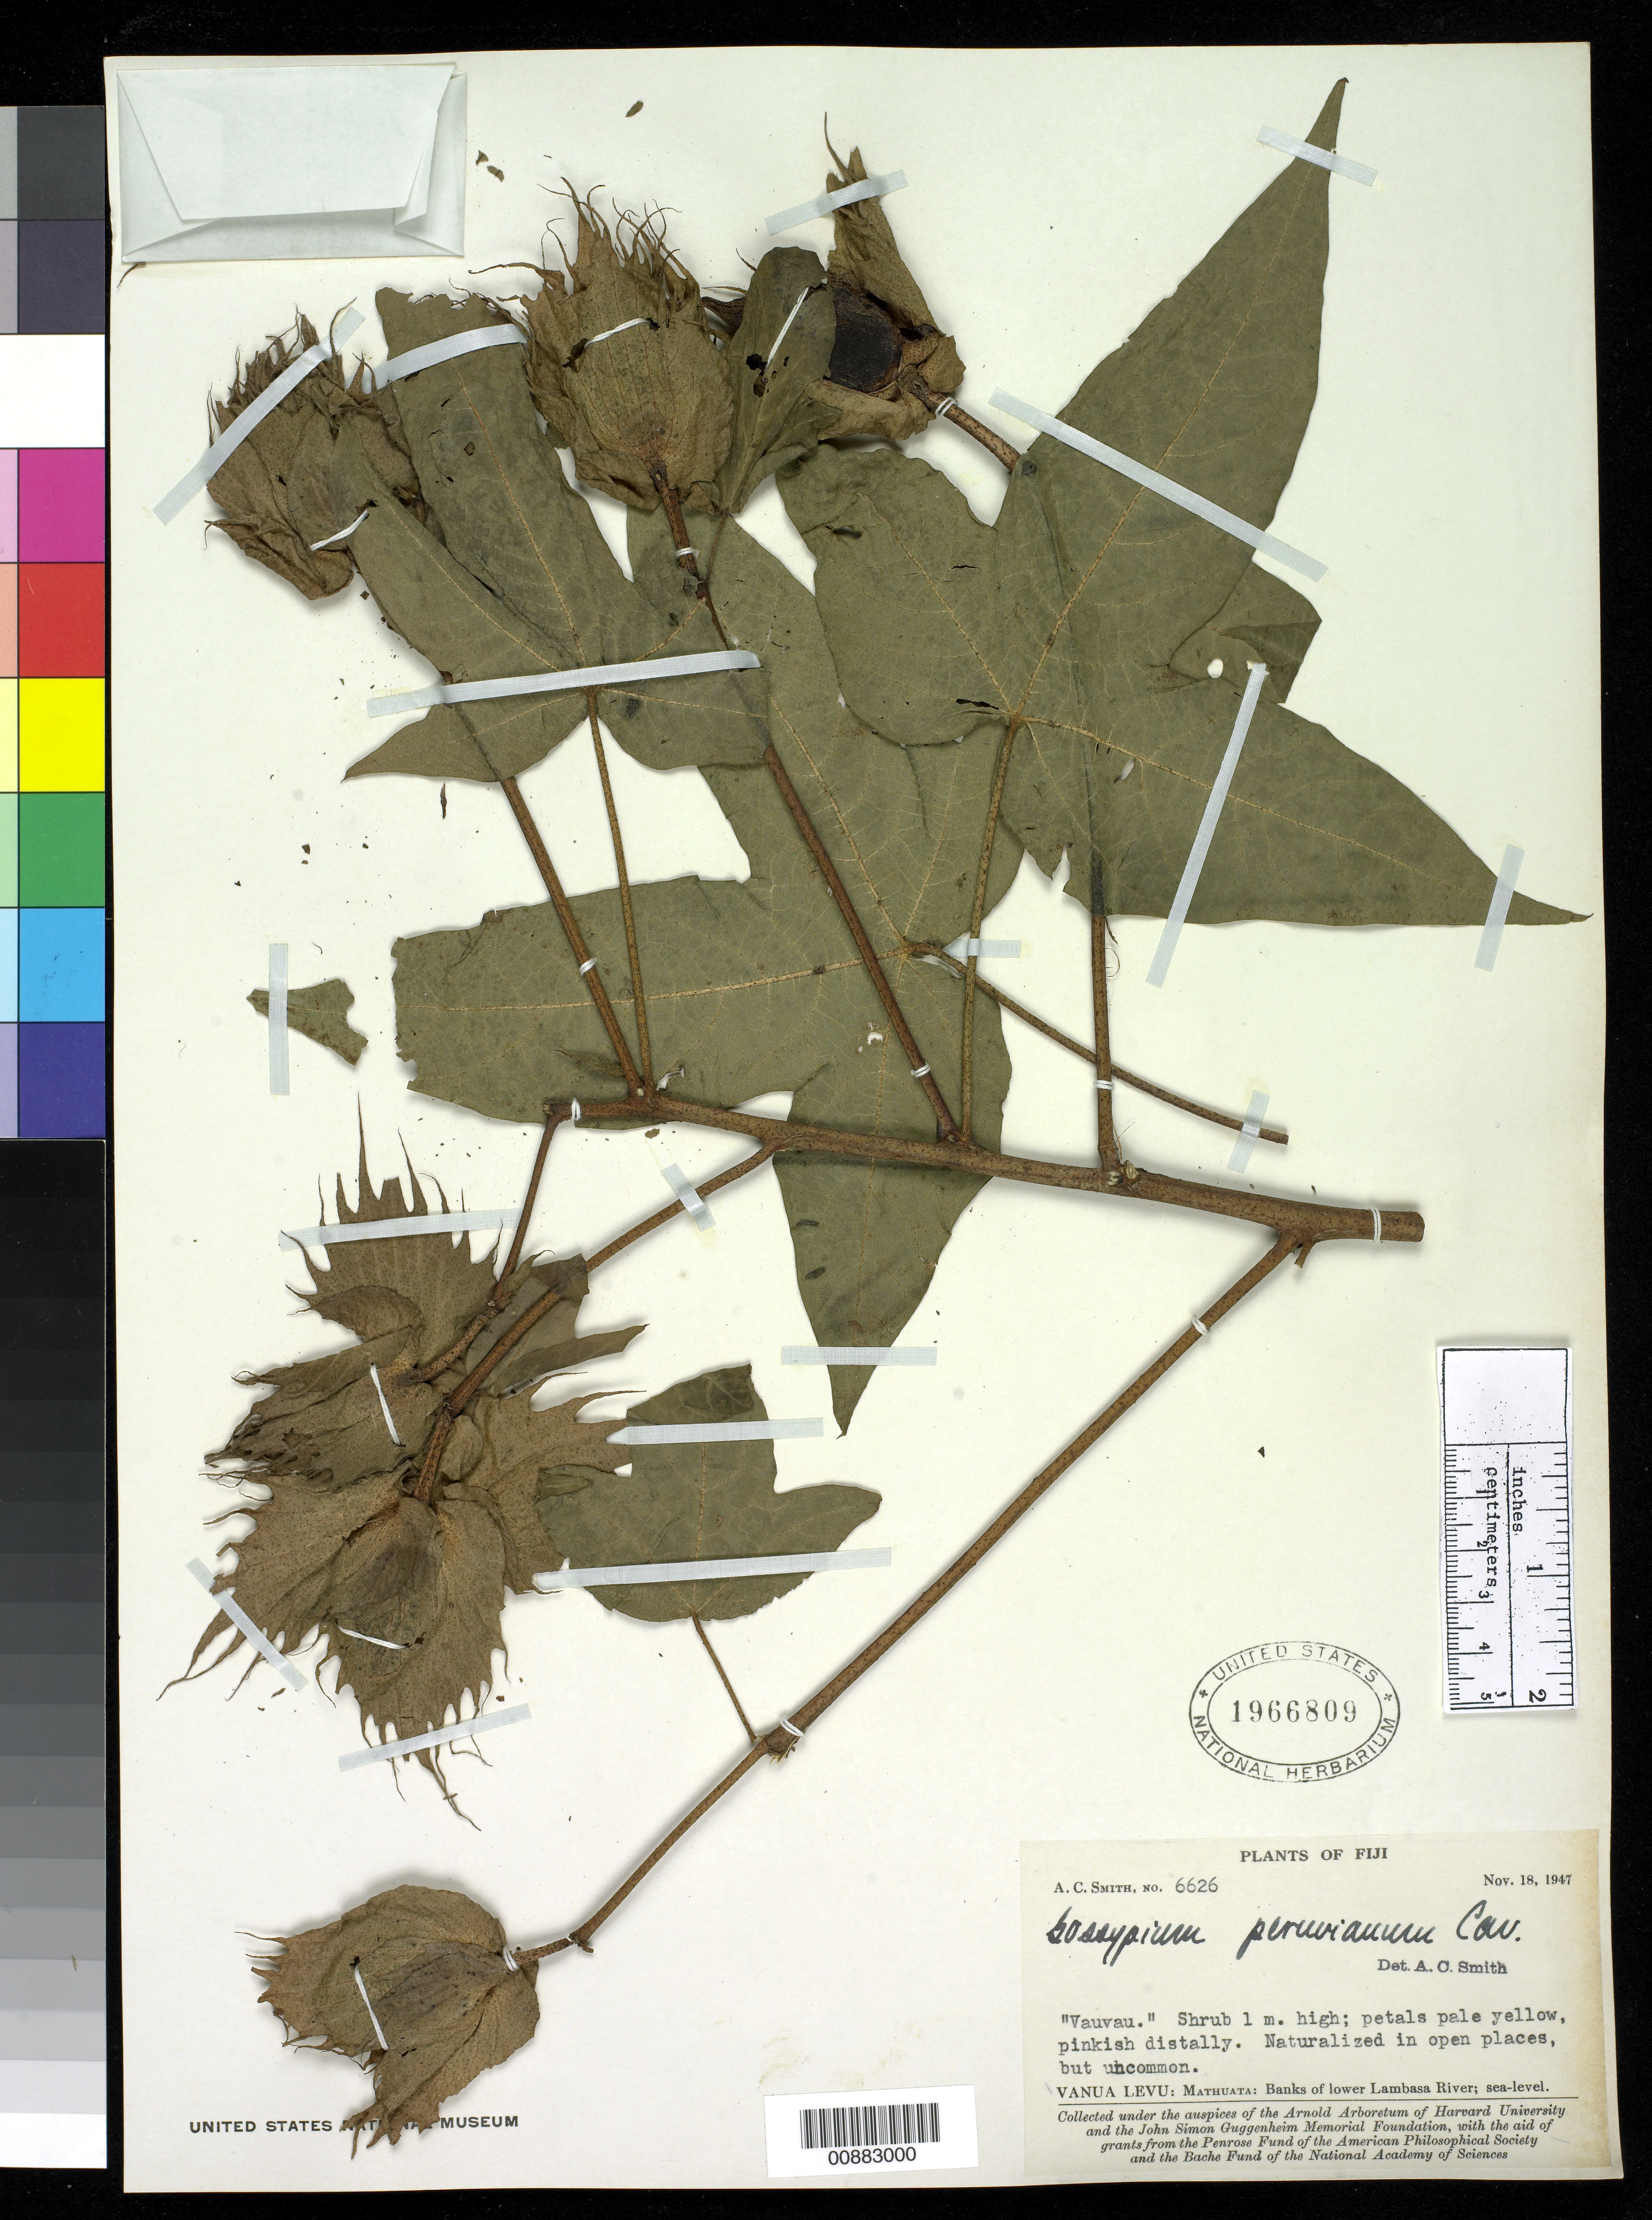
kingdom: Plantae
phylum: Tracheophyta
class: Magnoliopsida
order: Malvales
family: Malvaceae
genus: Gossypium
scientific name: Gossypium peruvianum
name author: Cav.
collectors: C. A. Smith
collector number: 6626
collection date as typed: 18 Nov 1947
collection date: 1947-11-18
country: Fiji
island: Macuata-i-wai [Mathuata-i-wai]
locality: Mathuata: banks of lower Lambasa River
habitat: Banks on the river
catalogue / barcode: US 1966809